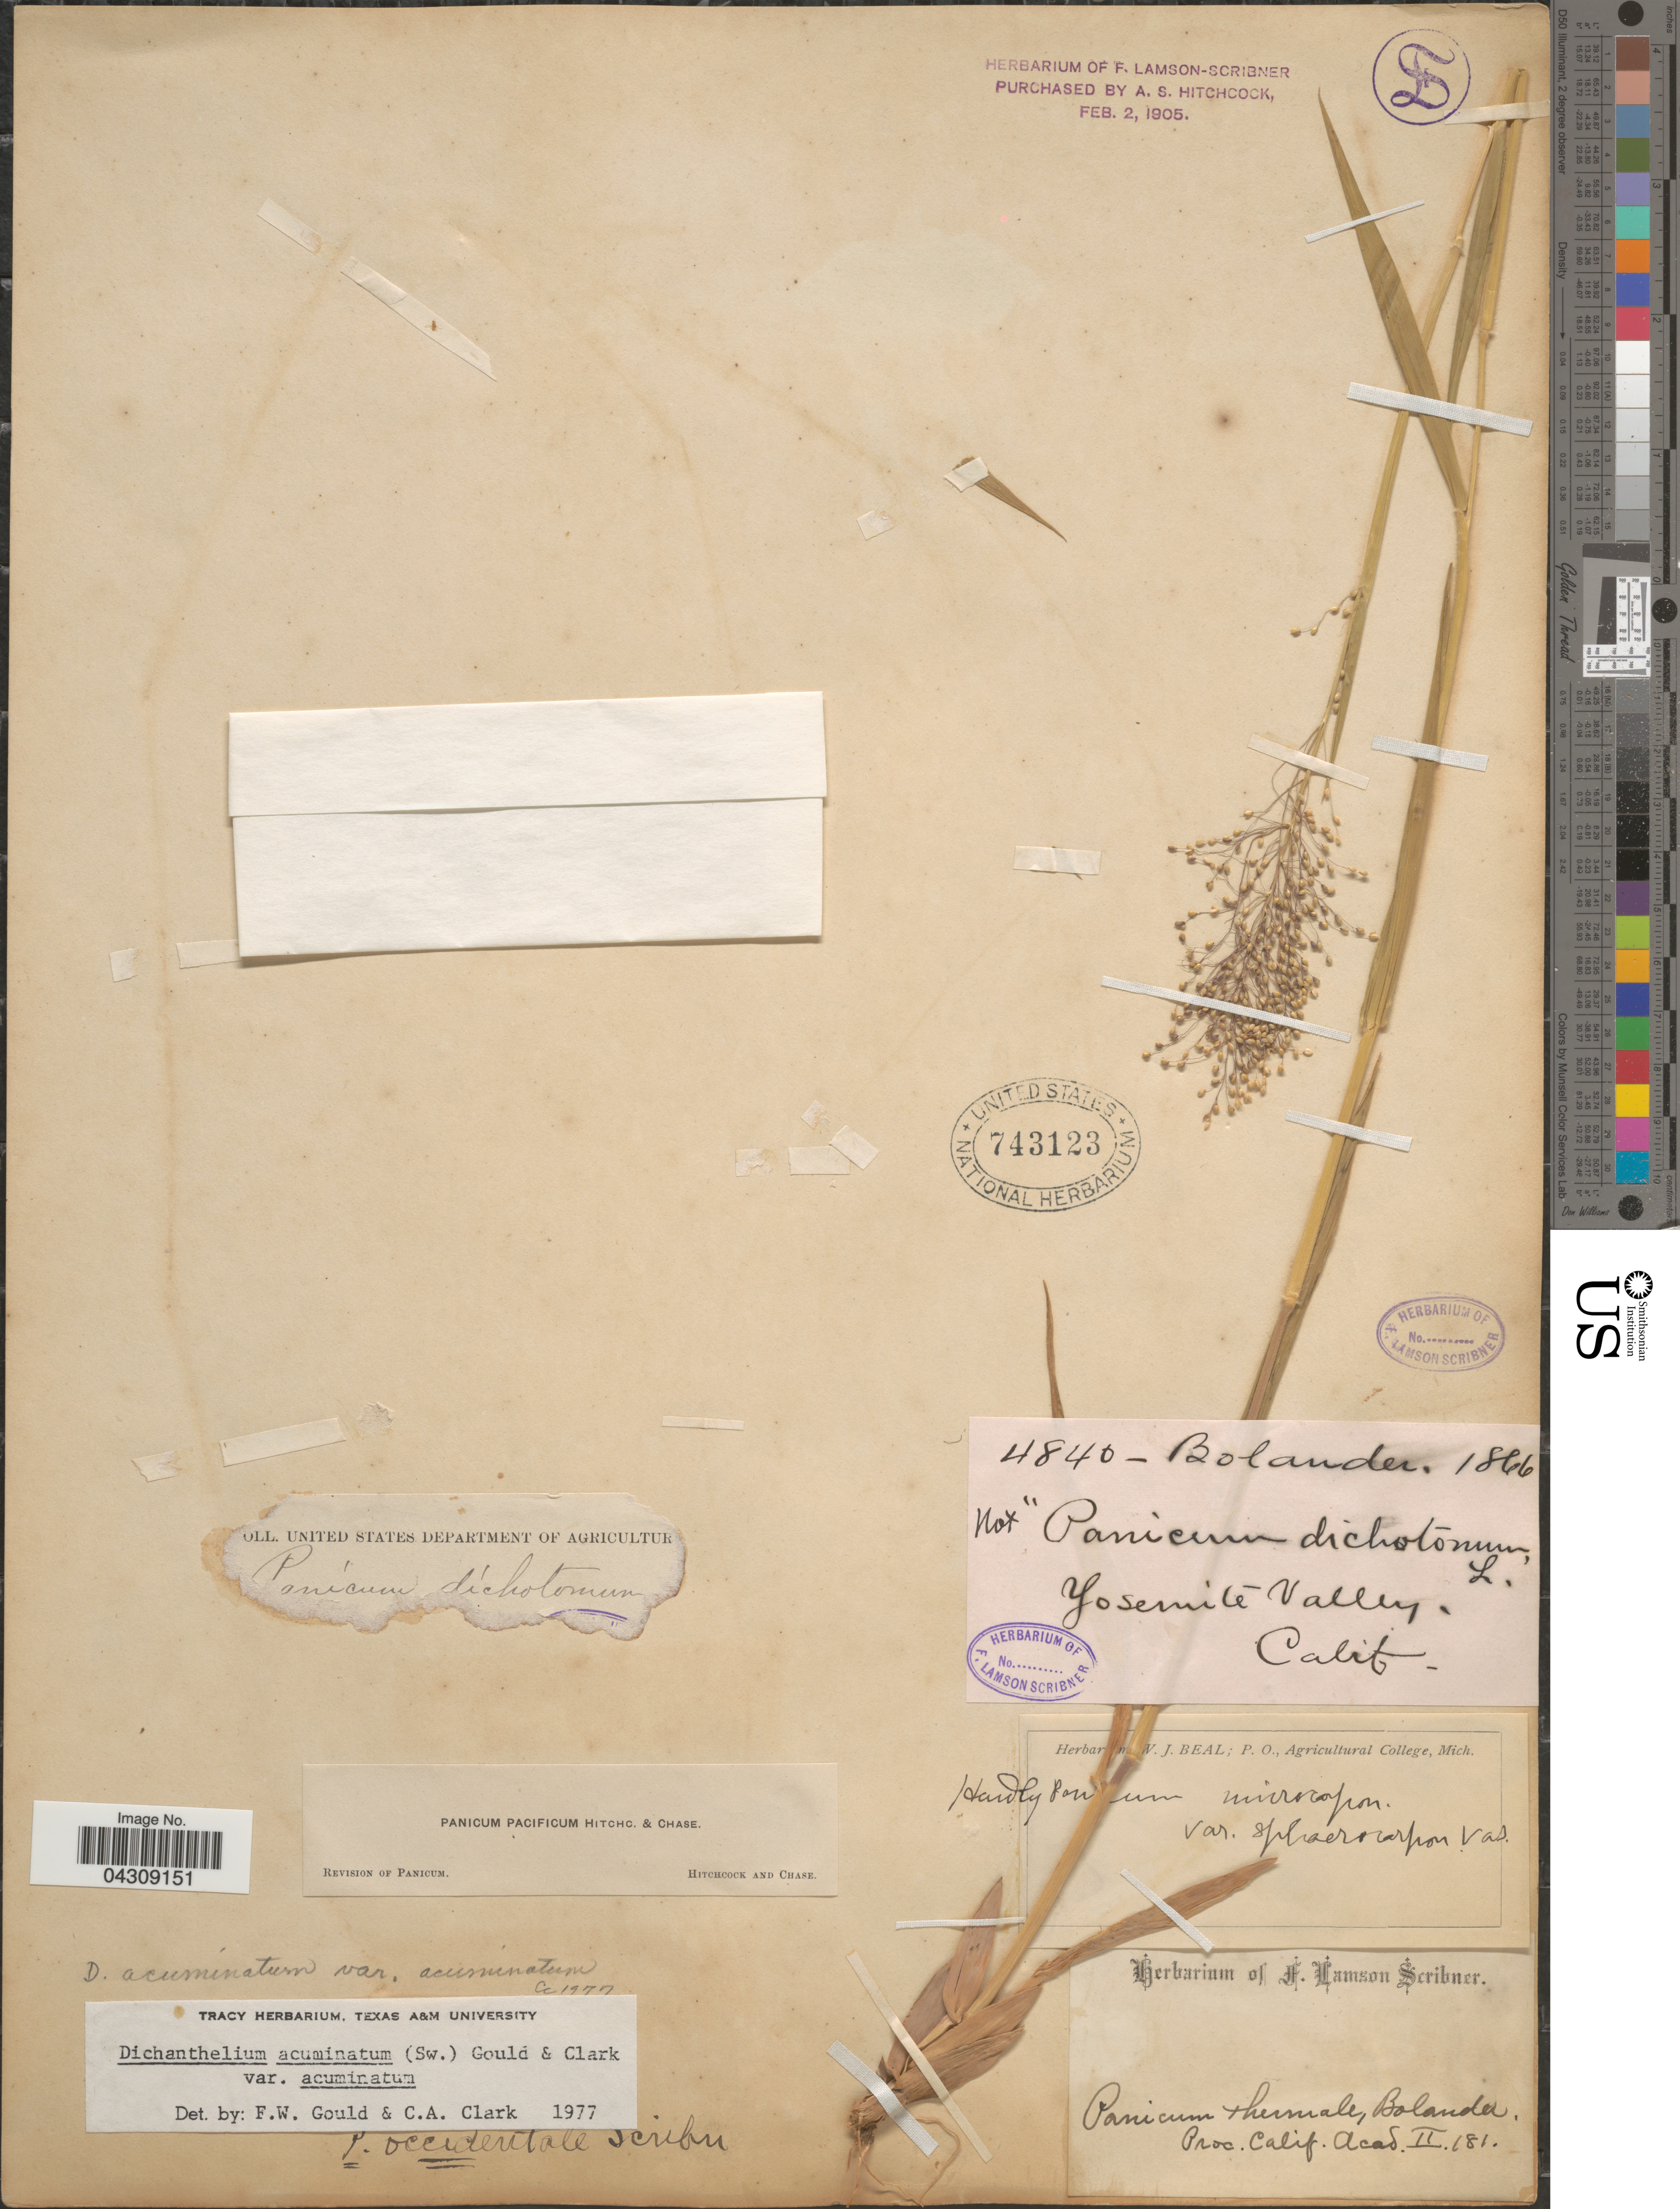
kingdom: Plantae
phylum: Tracheophyta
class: Liliopsida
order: Poales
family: Poaceae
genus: Dichanthelium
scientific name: Dichanthelium acuminatum var. acuminatum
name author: (Sw.) Gould & C.A. Clark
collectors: -. Bolander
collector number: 4840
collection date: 1866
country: United States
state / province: California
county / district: Mariposa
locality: Yosemite Valley.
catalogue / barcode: US 743123